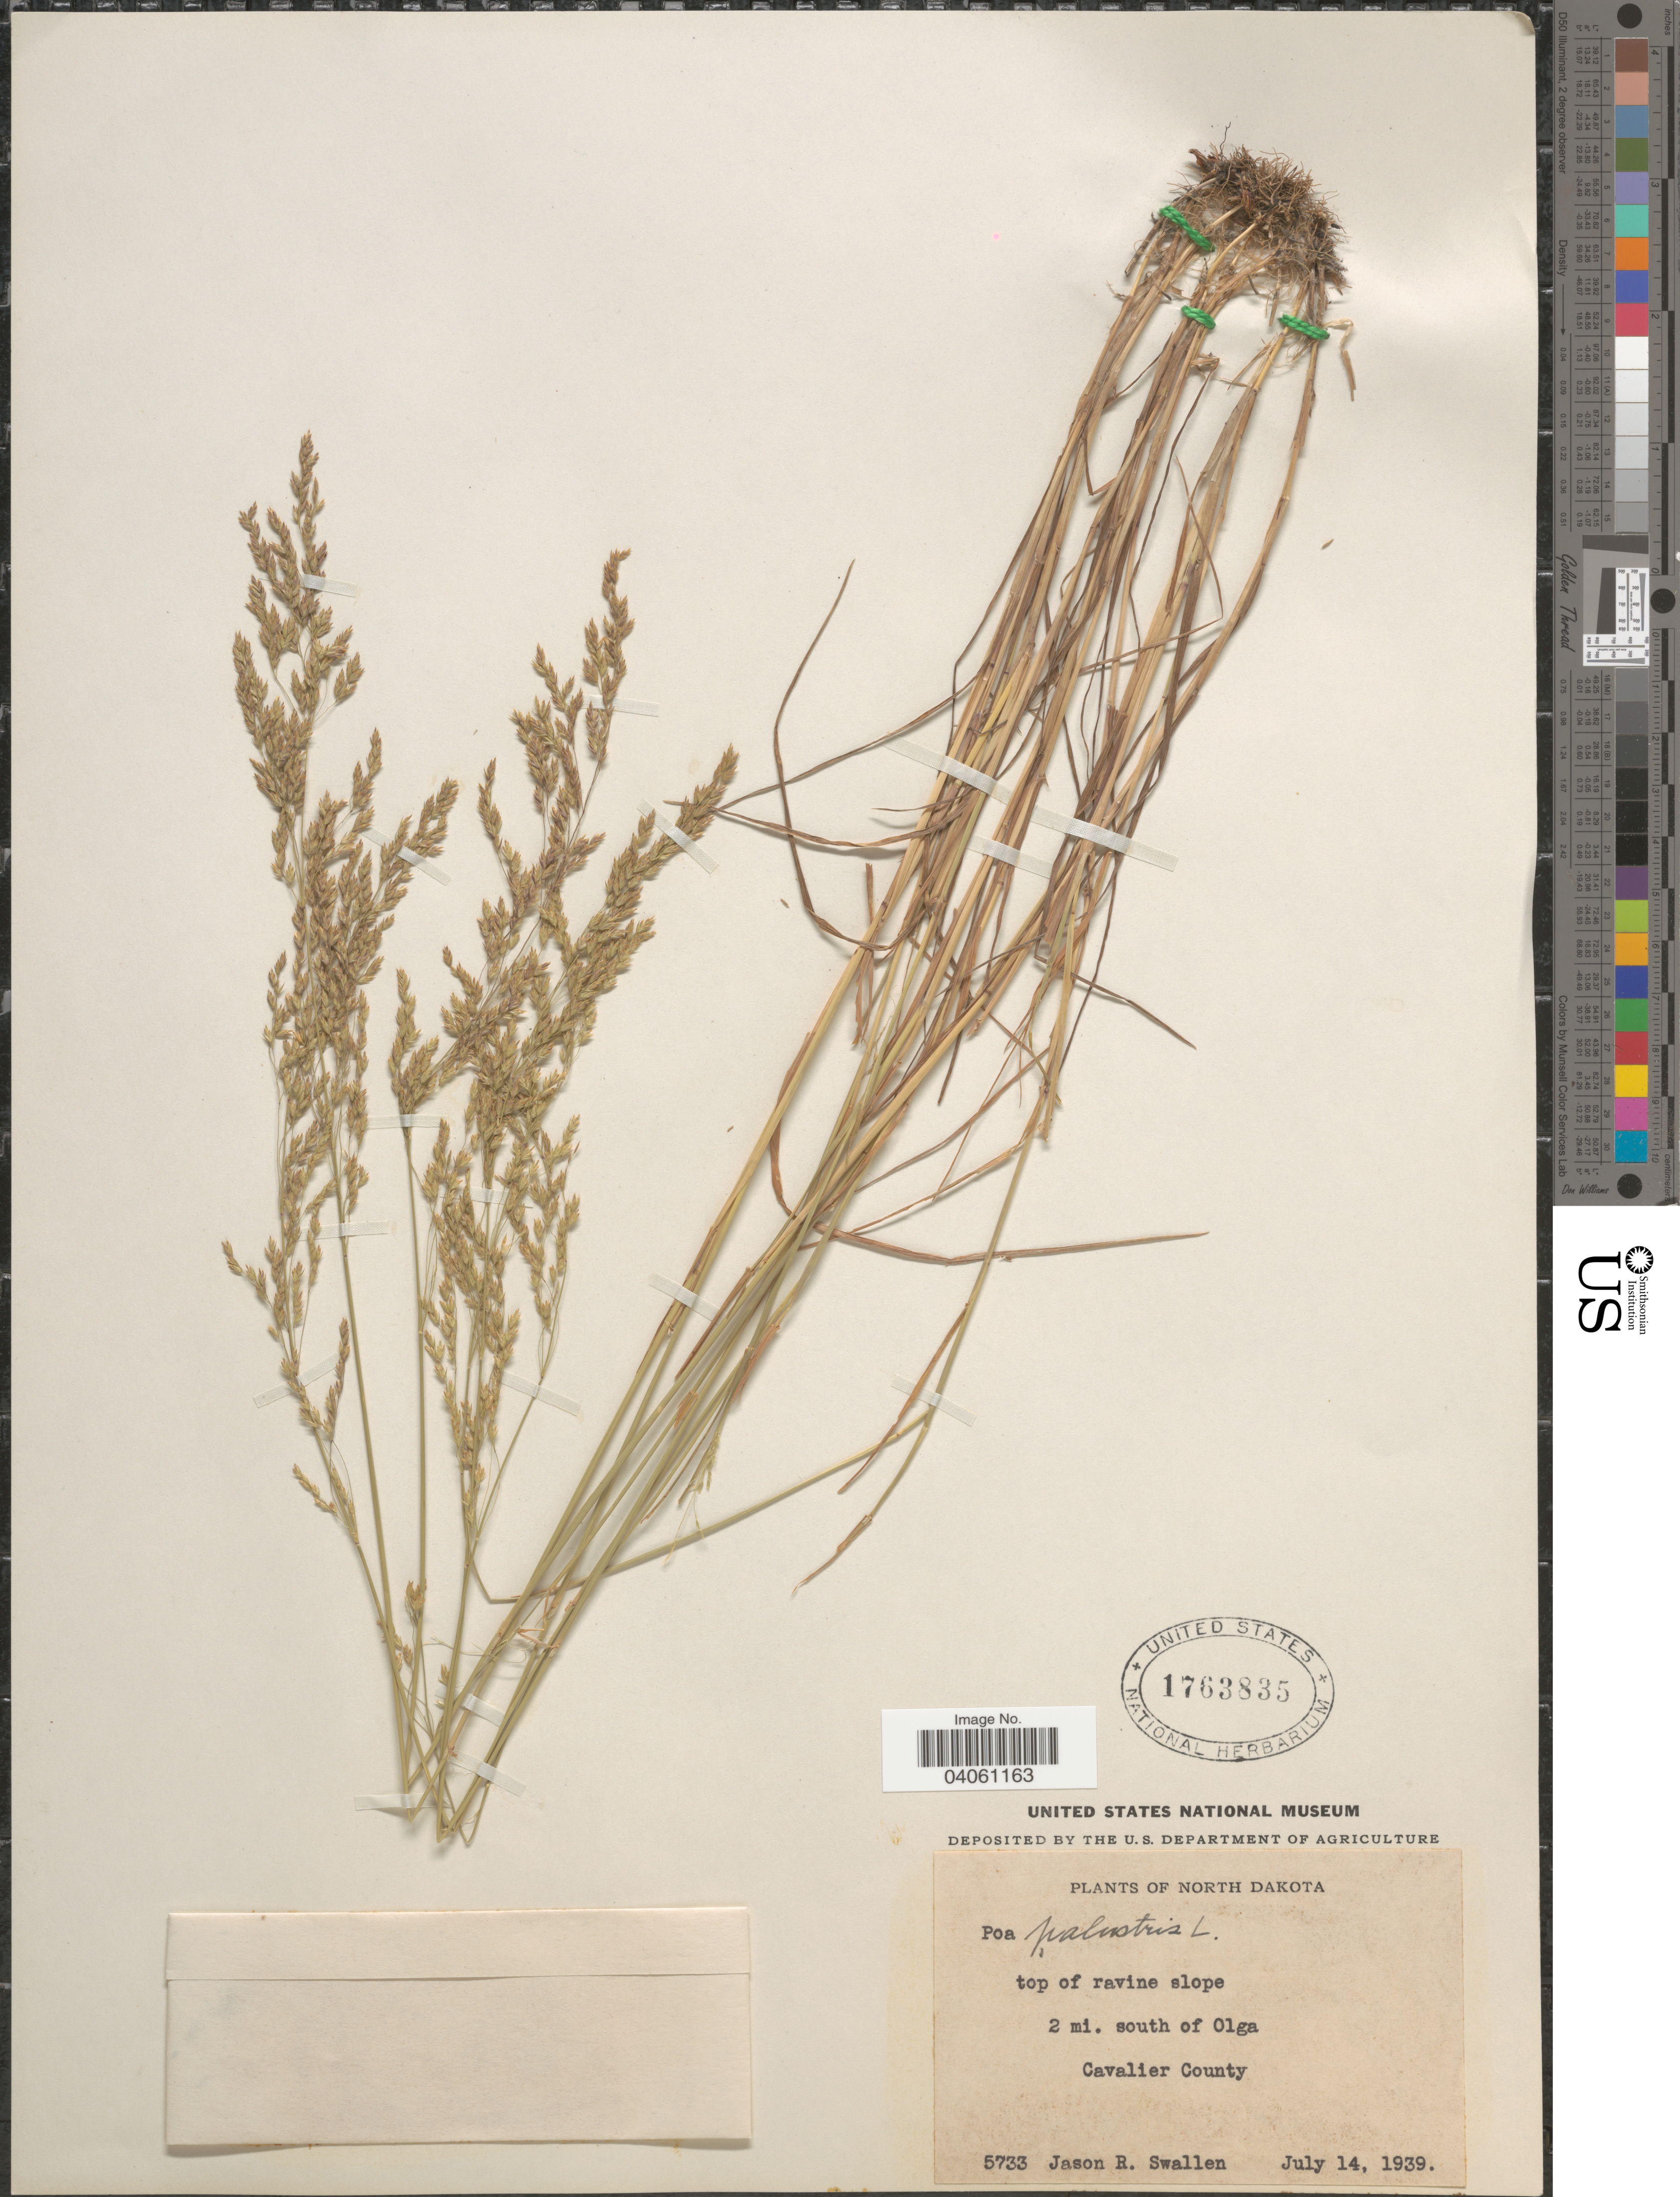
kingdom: Plantae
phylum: Tracheophyta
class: Liliopsida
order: Poales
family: Poaceae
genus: Poa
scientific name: Poa palustris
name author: L.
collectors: J. R. Swallen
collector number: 5733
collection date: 1939-07-14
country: United States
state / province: North Dakota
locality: Top of ravine slope. 2 mi. south of Olga. Cavalier County.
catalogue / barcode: US 1763835